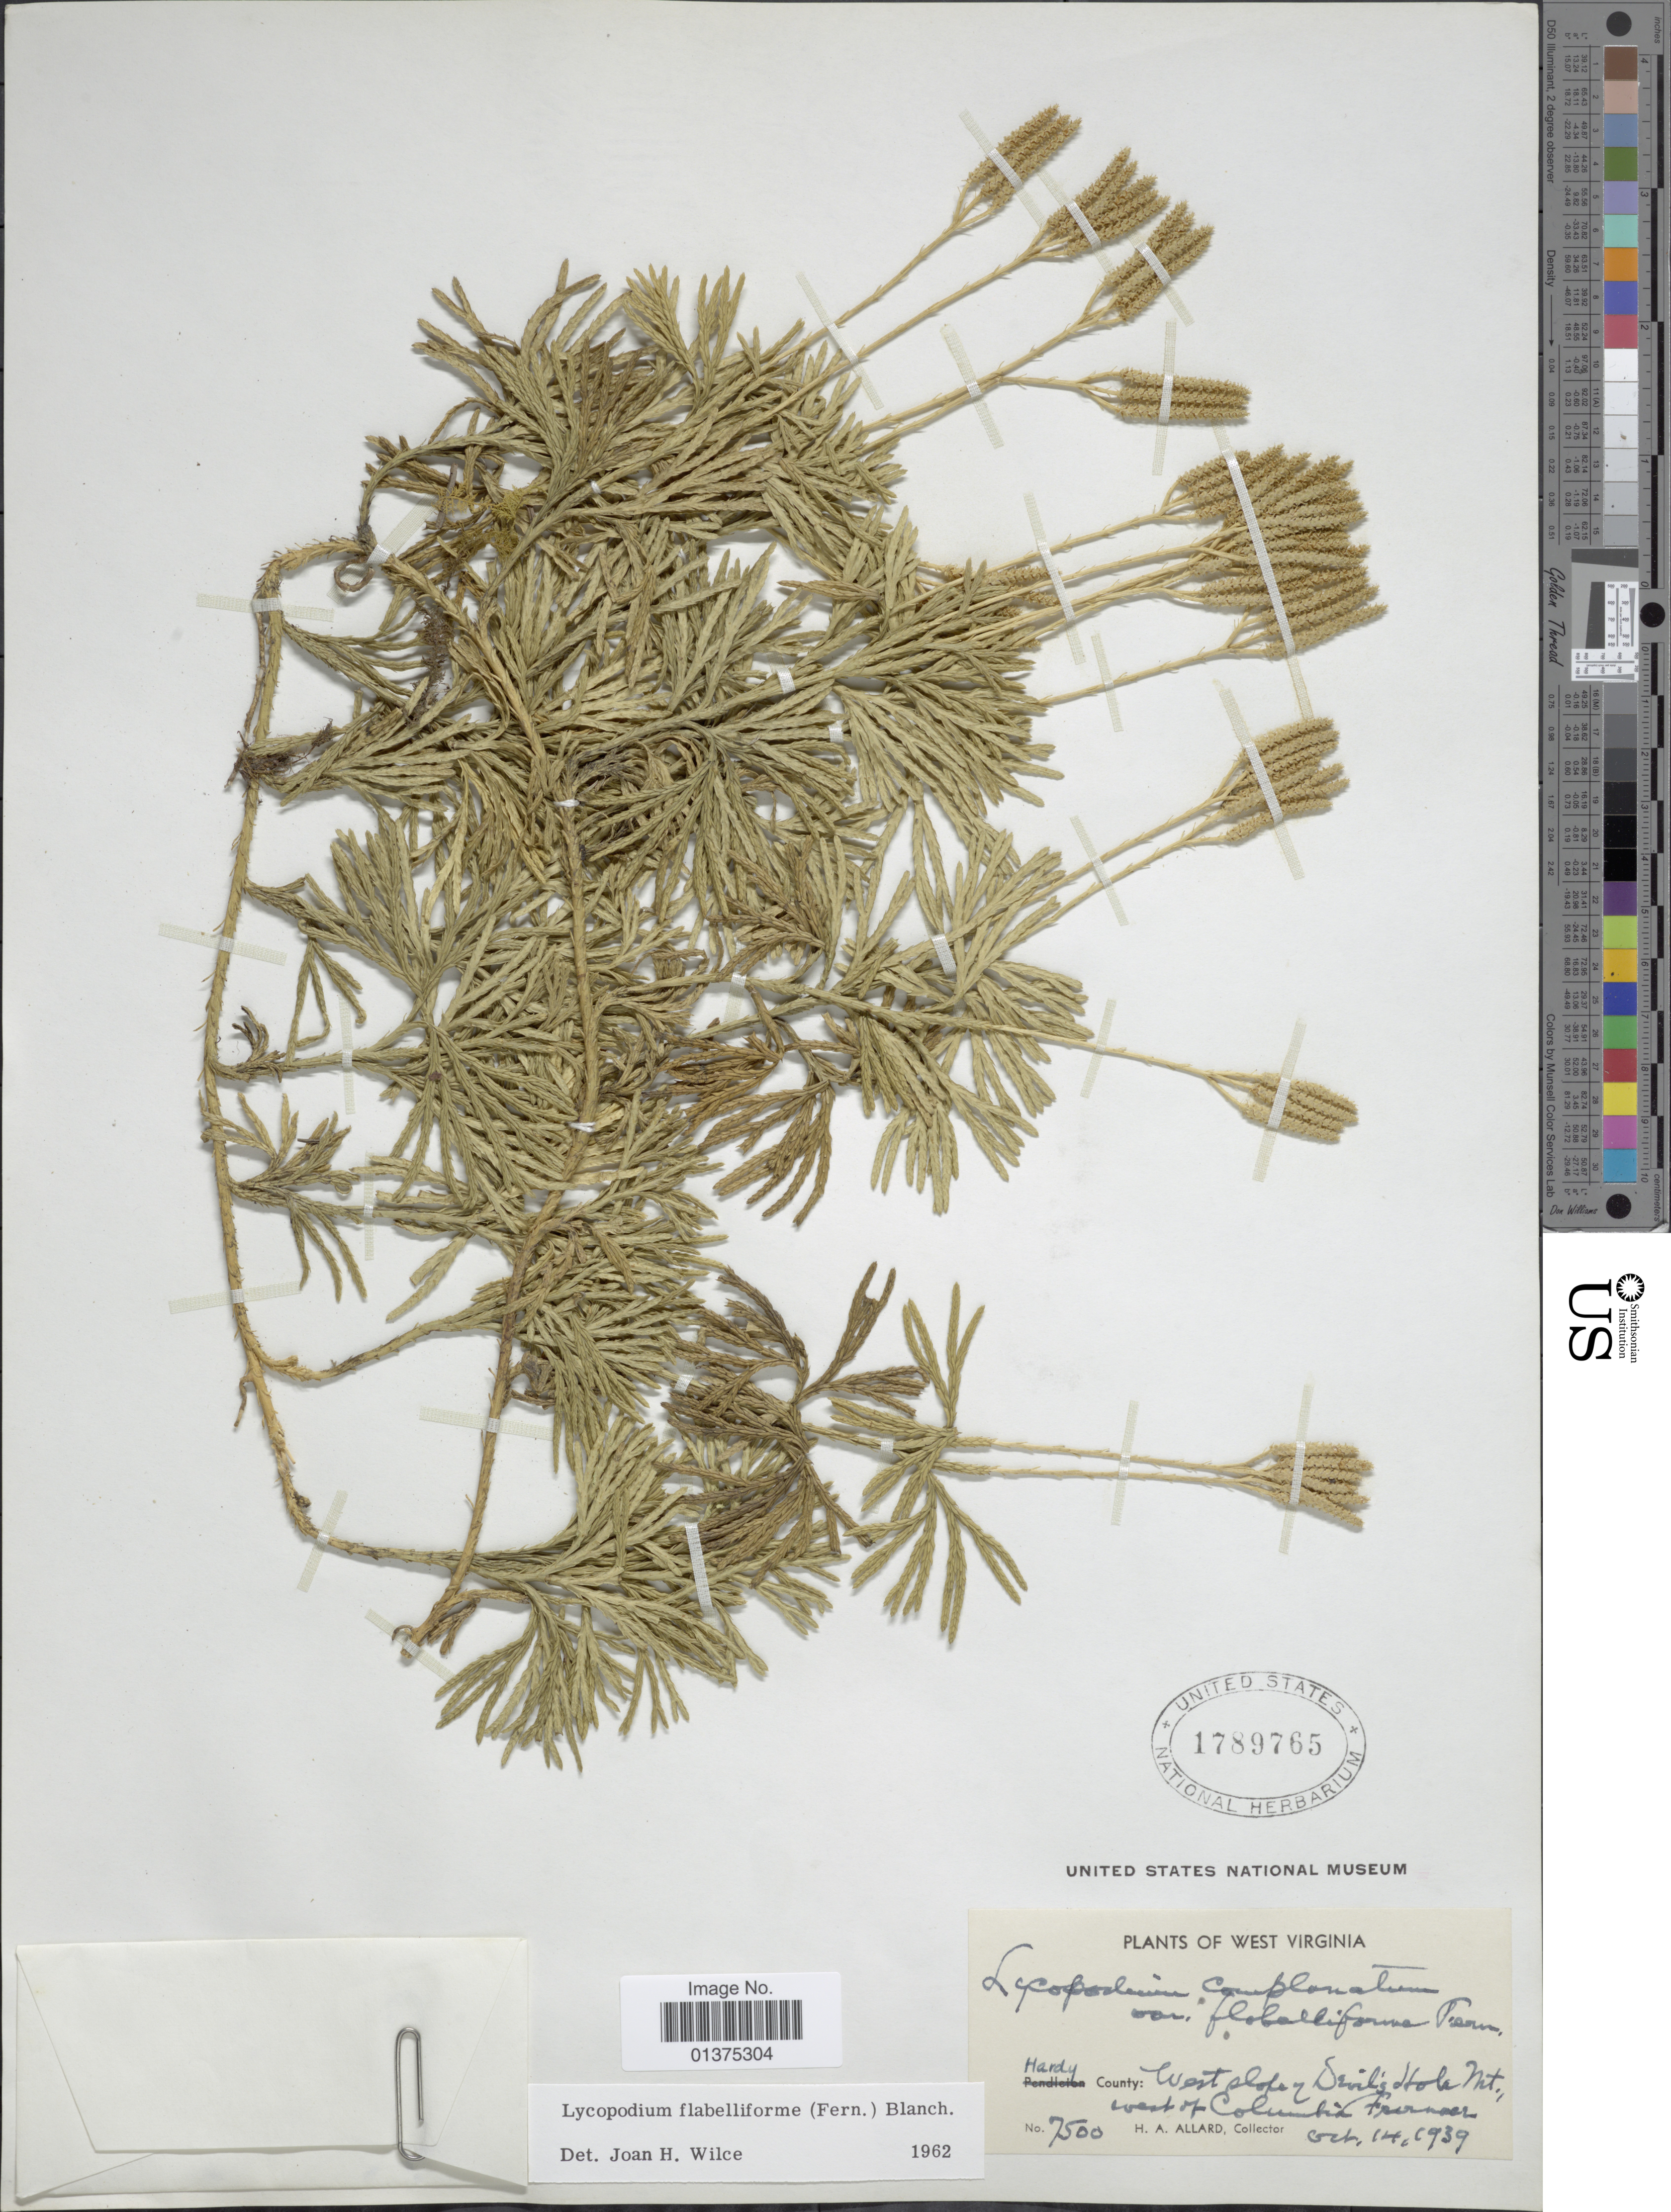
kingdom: Plantae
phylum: Tracheophyta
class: Lycopodiopsida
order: Lycopodiales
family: Lycopodiaceae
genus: Diphasiastrum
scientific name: Diphasiastrum digitatum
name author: (Dill. ex A. Braun) Holub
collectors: H. A. Allard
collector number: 7500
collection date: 1939-10-14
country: United States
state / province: West Virginia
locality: West slope of Devils Hole Mt., West of Columbia Furnace.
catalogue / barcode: US 1789765